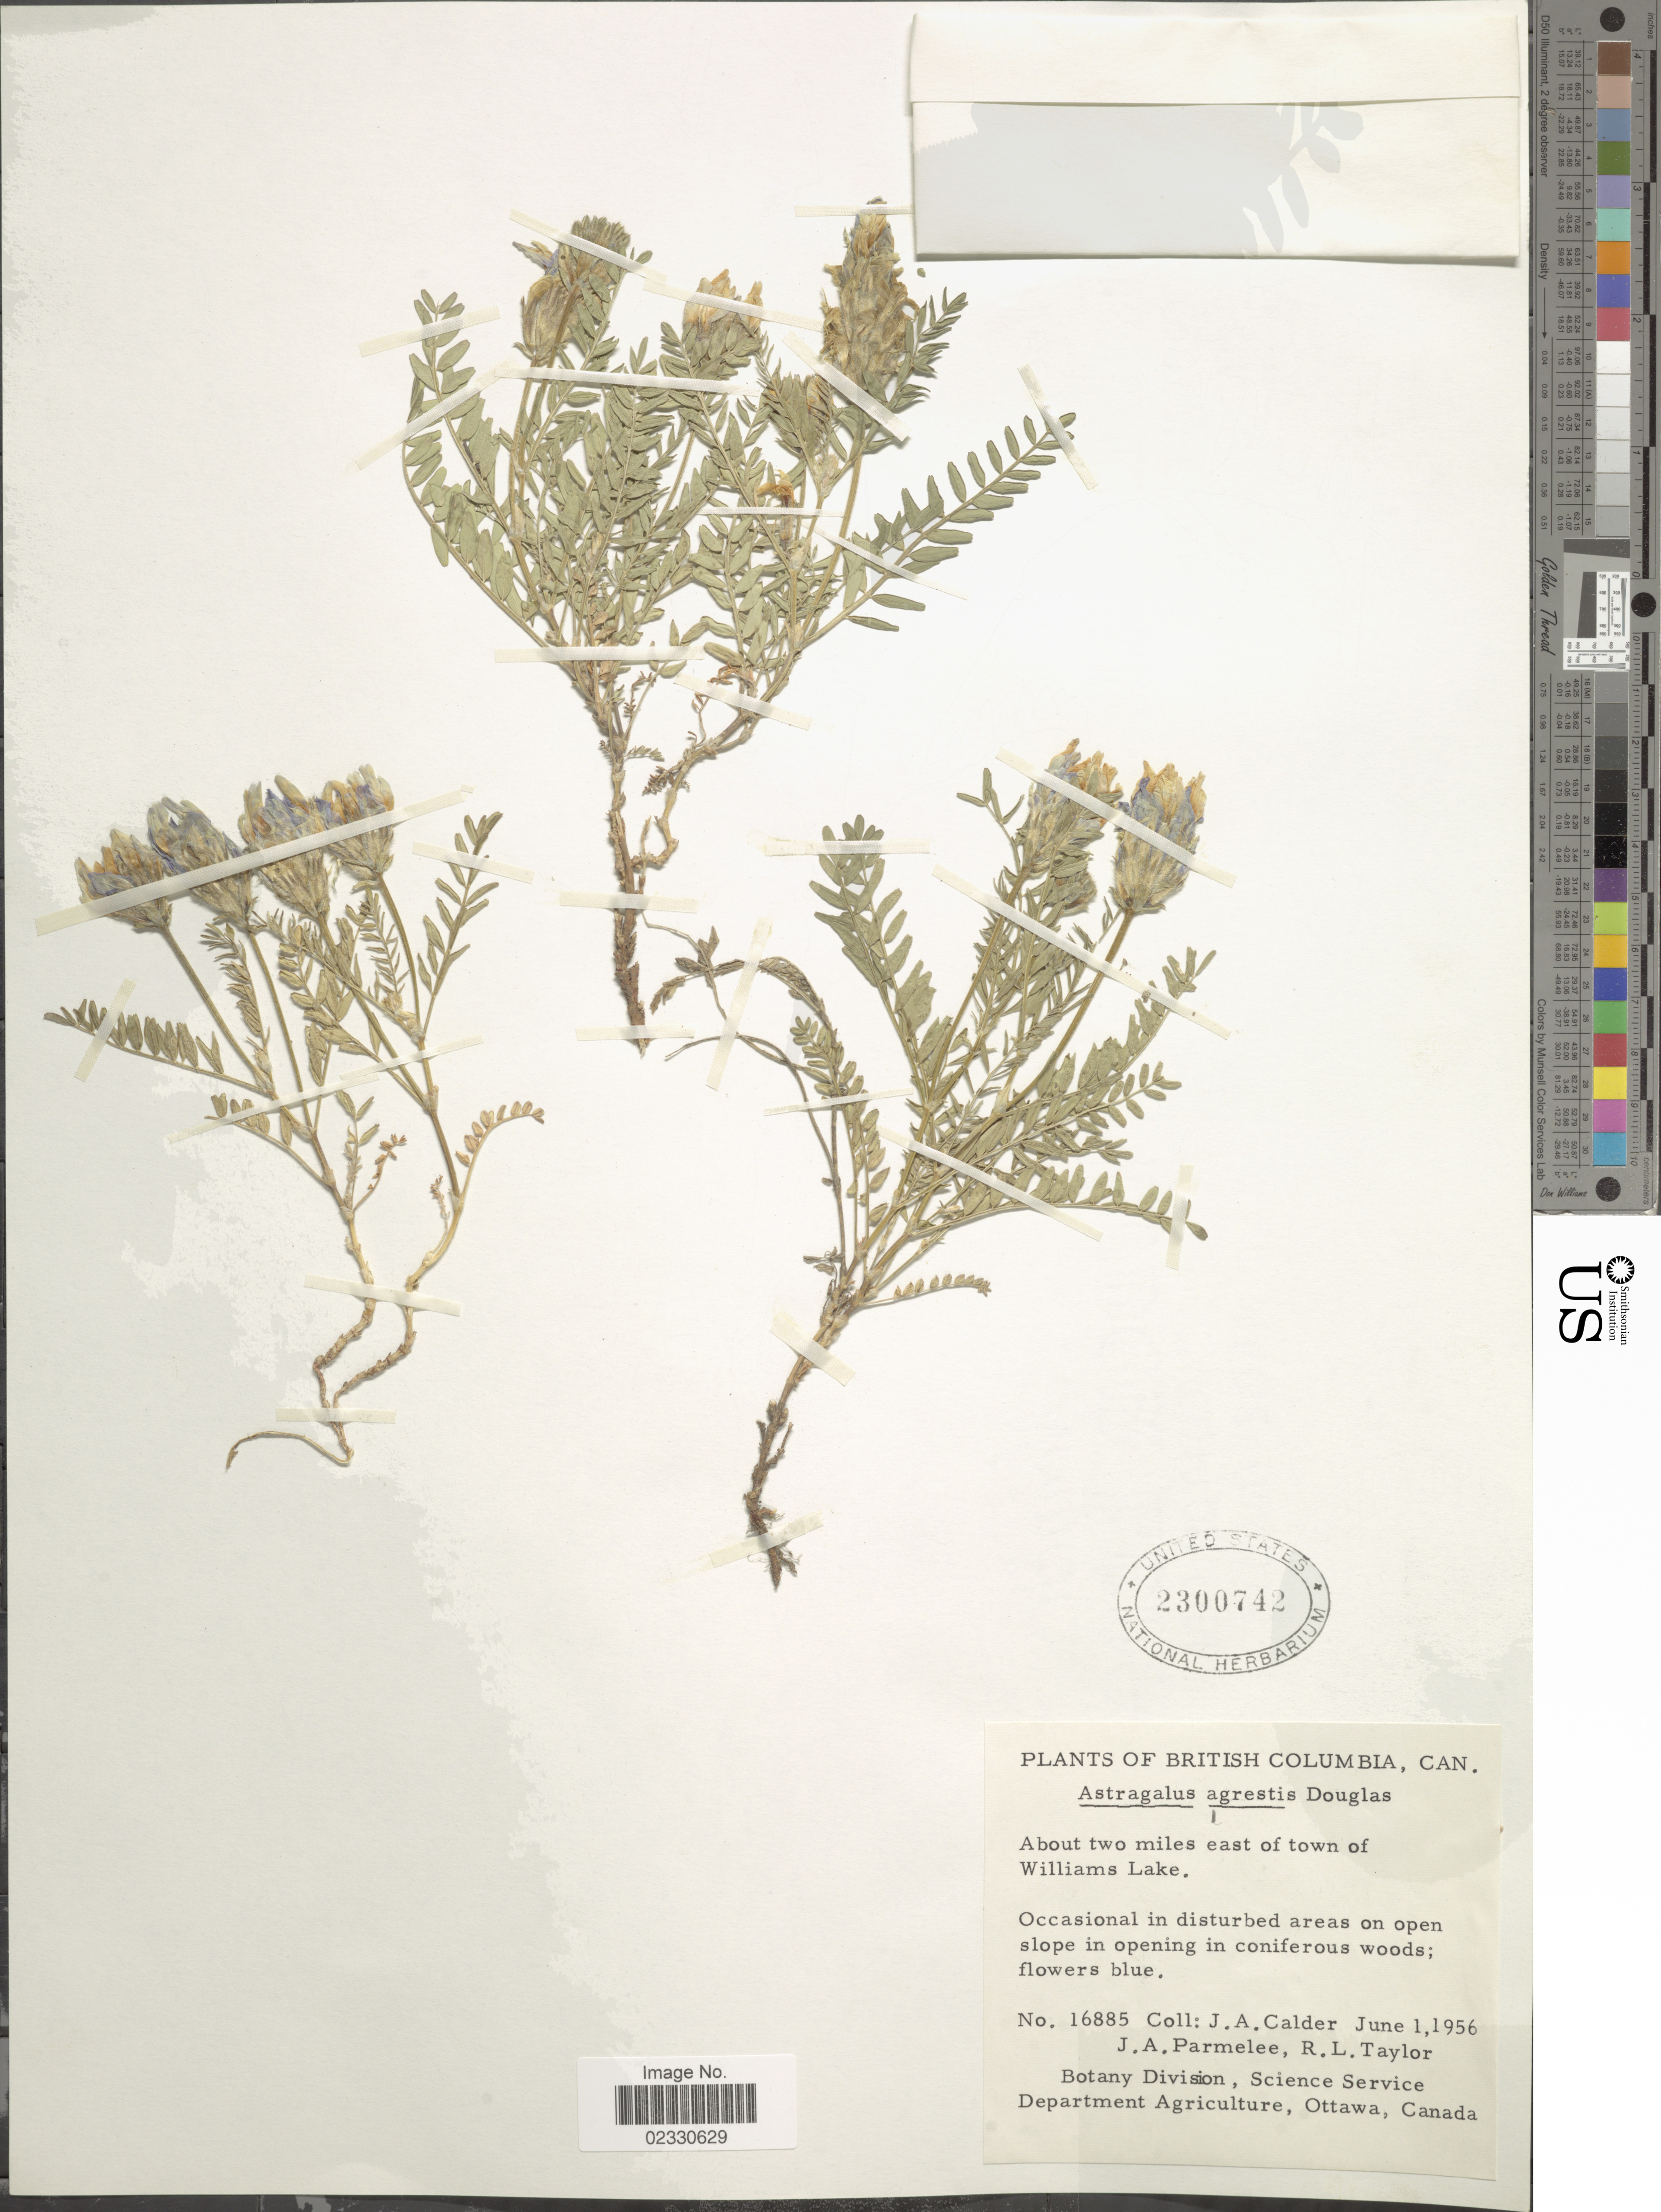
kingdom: Plantae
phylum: Tracheophyta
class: Magnoliopsida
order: Fabales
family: Fabaceae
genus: Astragalus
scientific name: Astragalus dasyglottis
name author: DC.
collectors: J. A. Calder, J. A. Parmelee & R. Taylor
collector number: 16885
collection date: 1956-06-01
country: Canada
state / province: British Columbia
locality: About two miles east of town of Williams Lake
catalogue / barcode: US 2300742